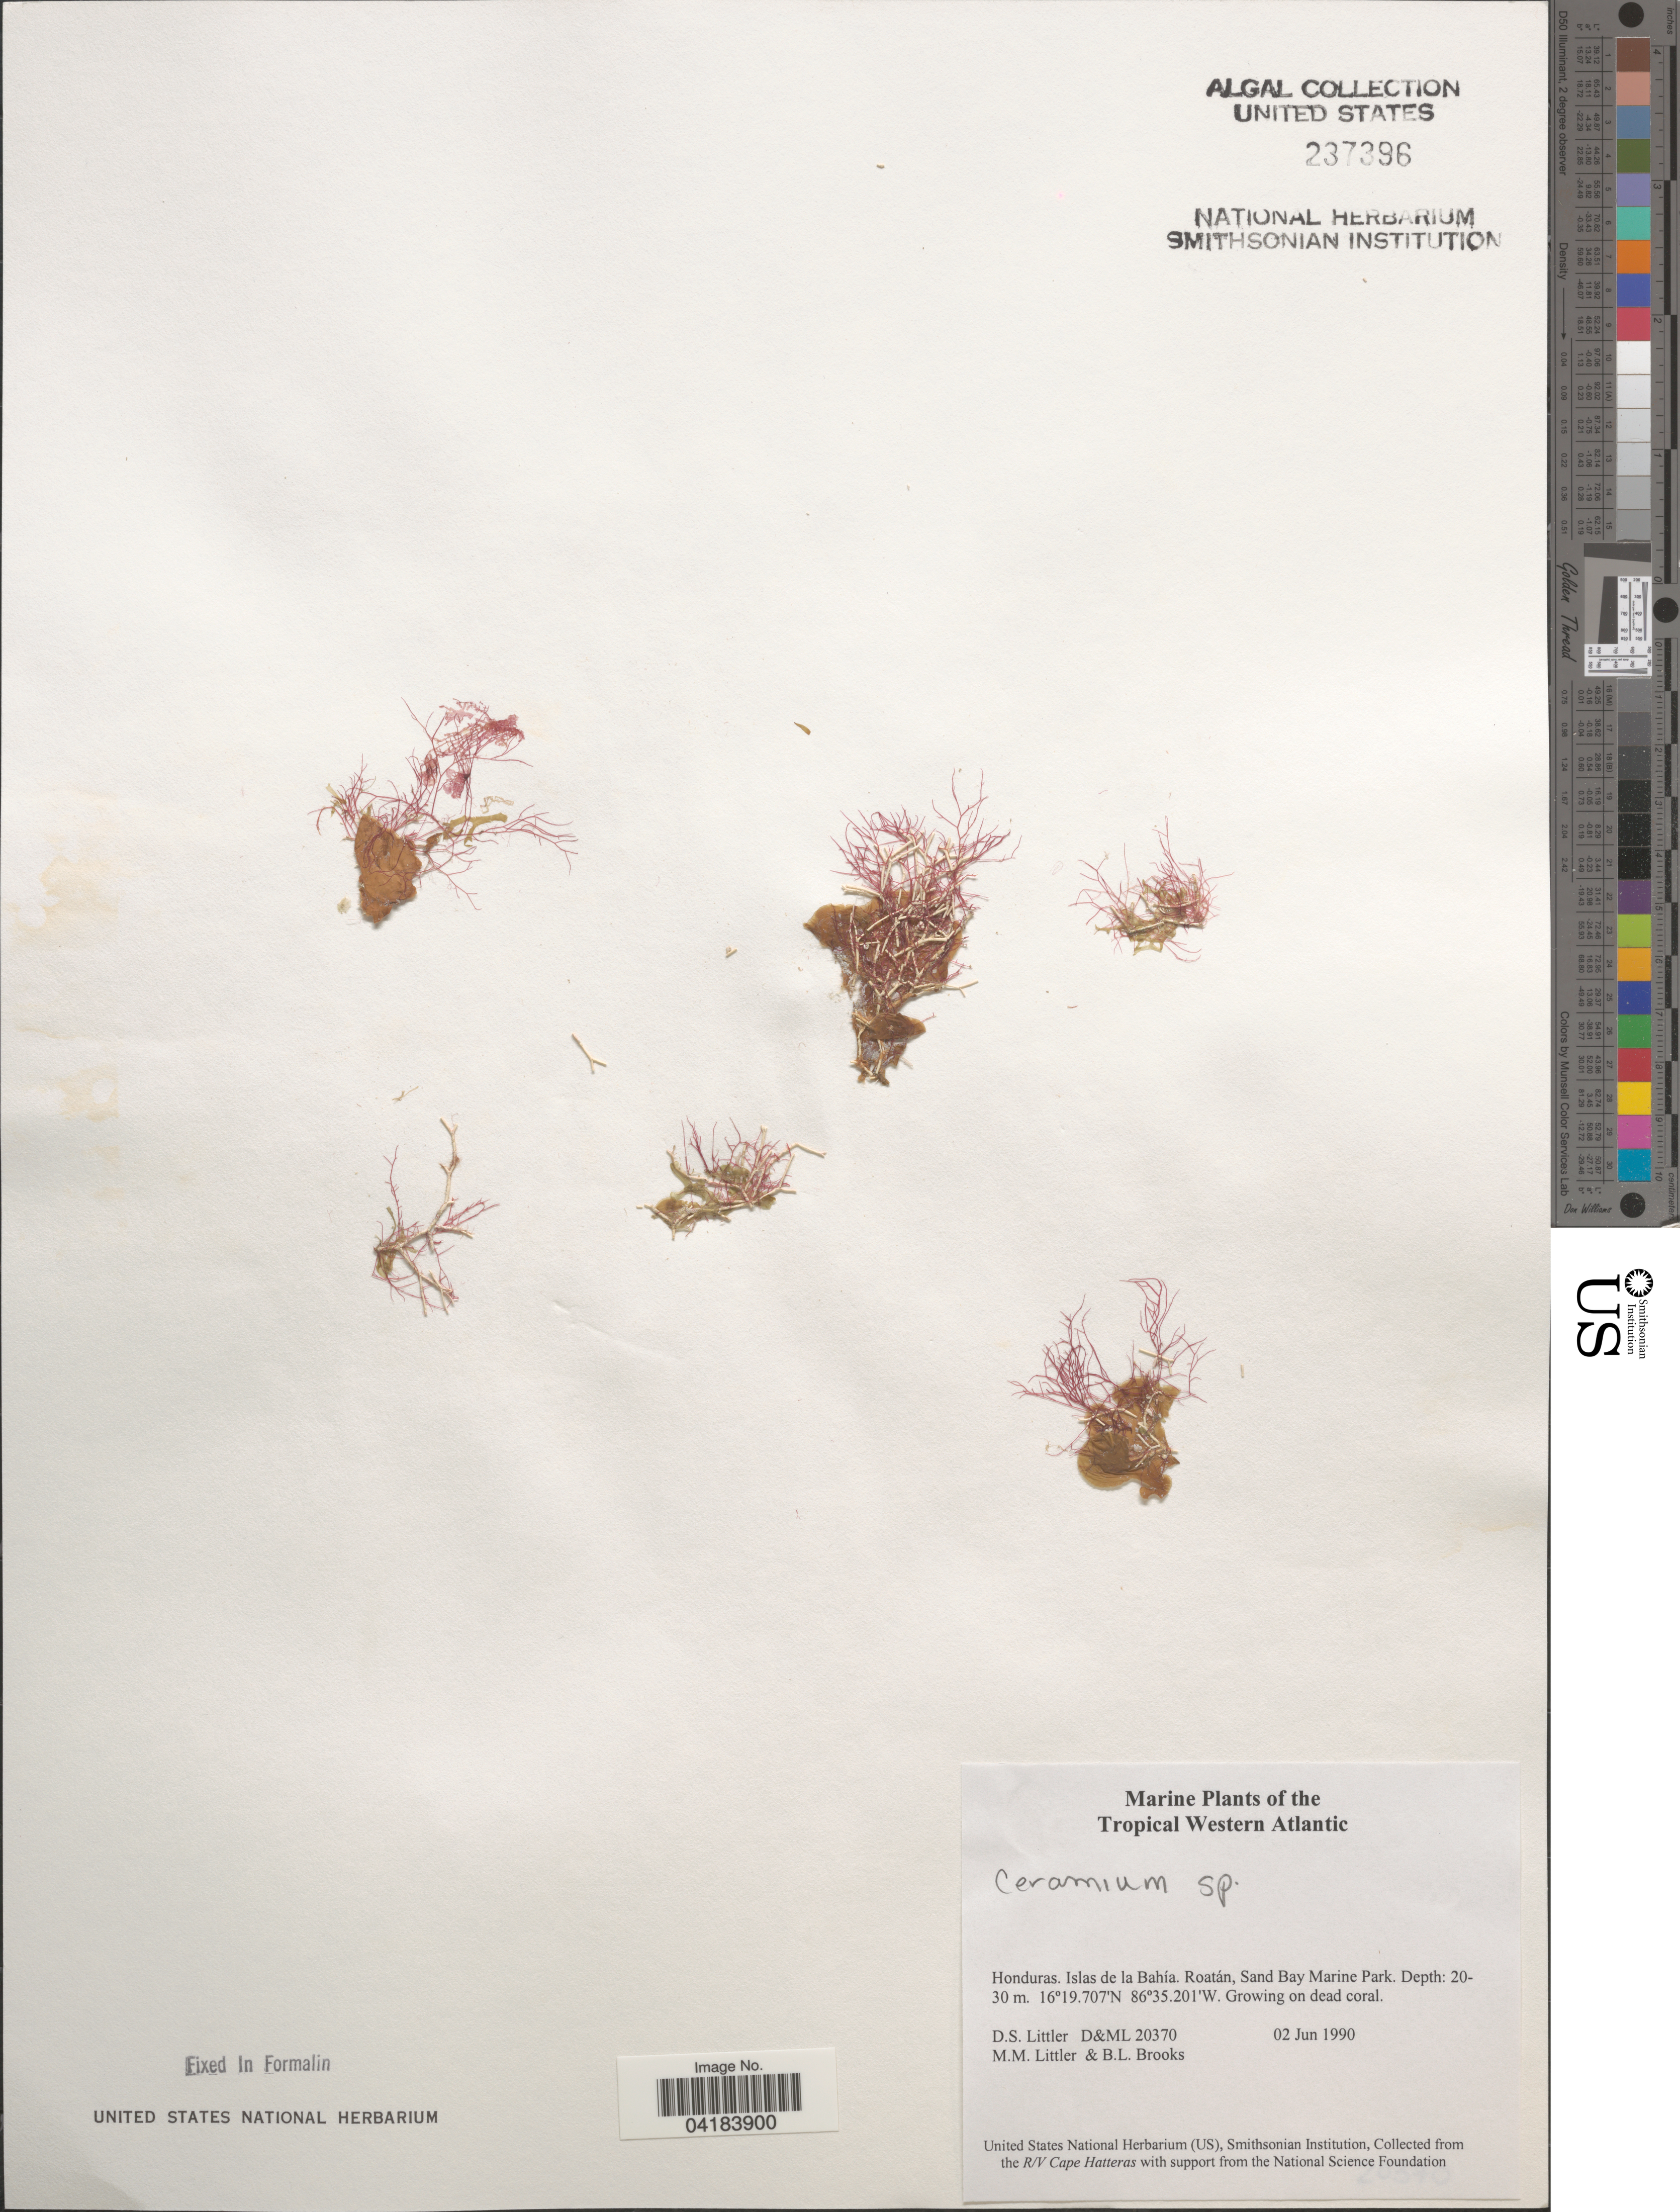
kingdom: Plantae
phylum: Rhodophyta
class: Florideophyceae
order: Ceramiales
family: Ceramiaceae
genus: Ceramium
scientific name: Ceramium sp.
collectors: D. S. Littler & B. Brooks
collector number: D&ML20370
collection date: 1990-06-02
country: Honduras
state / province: Islas de la Bahía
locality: Tropical Western Atlantic. Roatán, Sand Bay Marine Park.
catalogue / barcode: US 237396